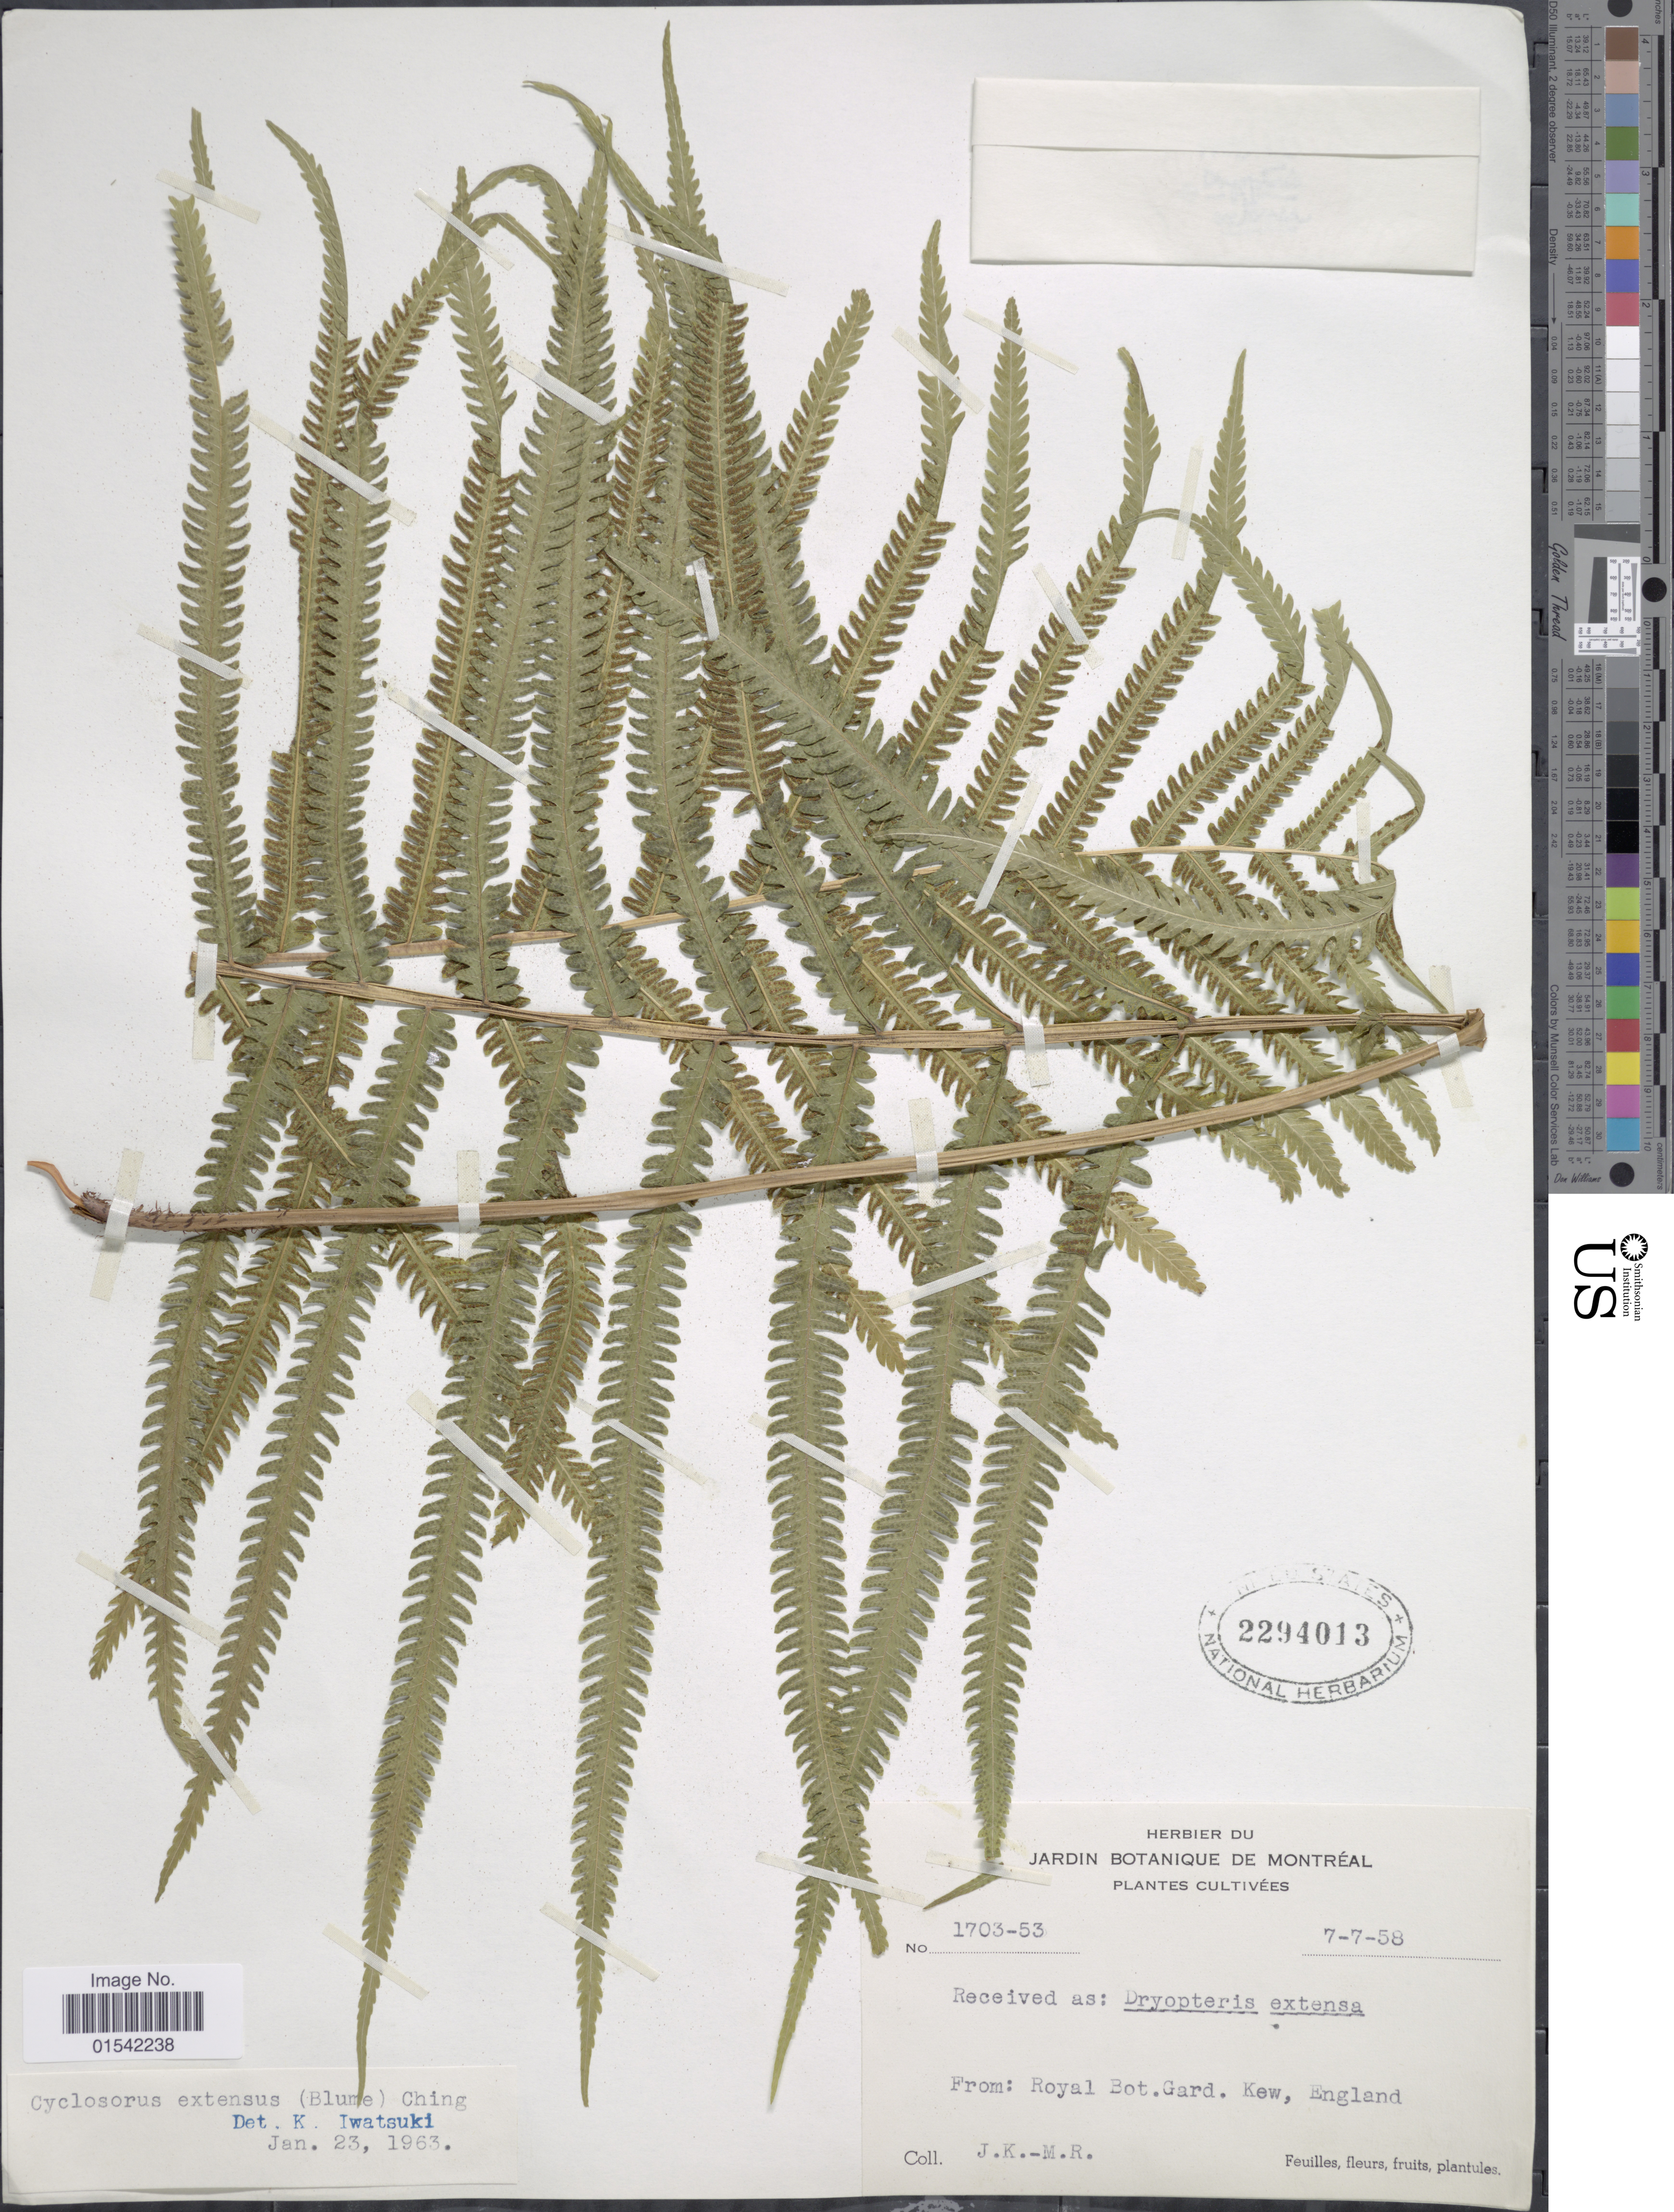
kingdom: Plantae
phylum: Tracheophyta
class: Polypodiopsida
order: Polypodiales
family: Thelypteridaceae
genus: Cyclosorus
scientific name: Cyclosorus opulentus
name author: (Kaulf.) Nakaike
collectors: J. K. & M. R.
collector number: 1703-53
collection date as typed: Transcribed d/m/y: 7/7/58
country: United Kingdom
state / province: England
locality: Royal Bot. Gard. Kew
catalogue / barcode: US 2294013